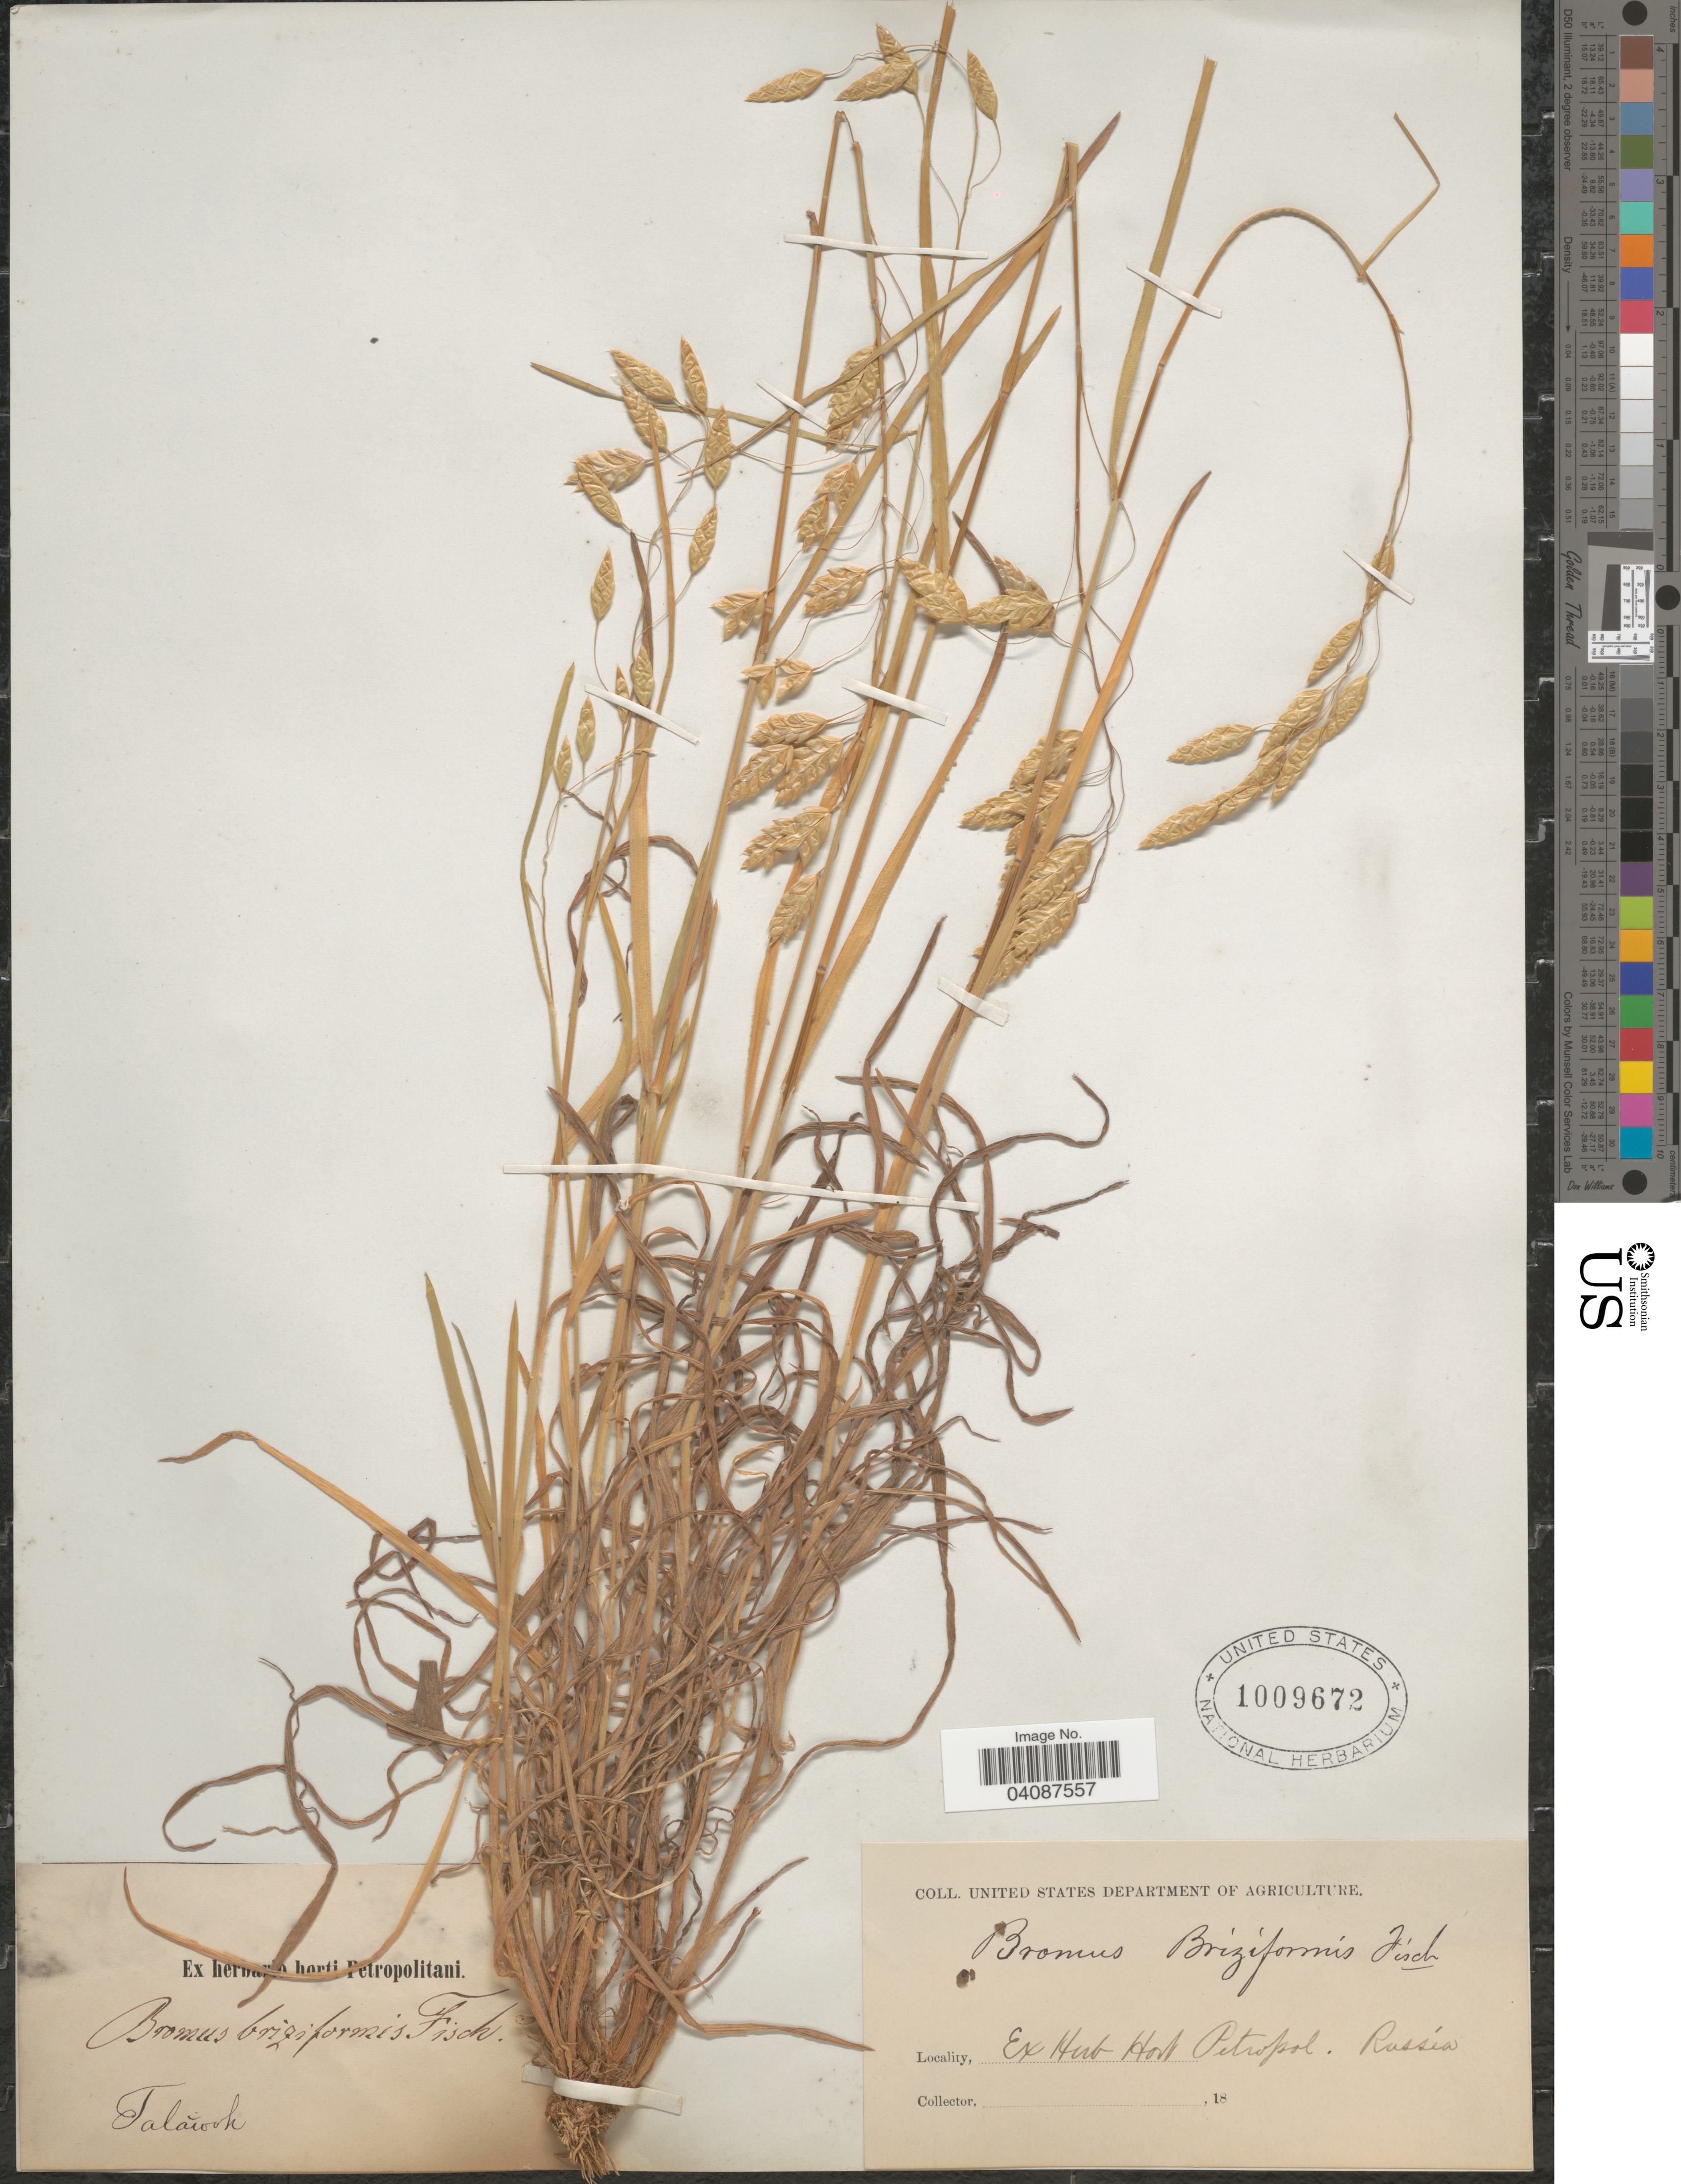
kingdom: Plantae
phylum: Tracheophyta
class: Liliopsida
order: Poales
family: Poaceae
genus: Bromus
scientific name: Bromus briziformis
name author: Fisch. & C.A. Mey.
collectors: Talăwok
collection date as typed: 18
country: Russian Federation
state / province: St. Petersburg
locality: Russia.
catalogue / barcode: US 1009672